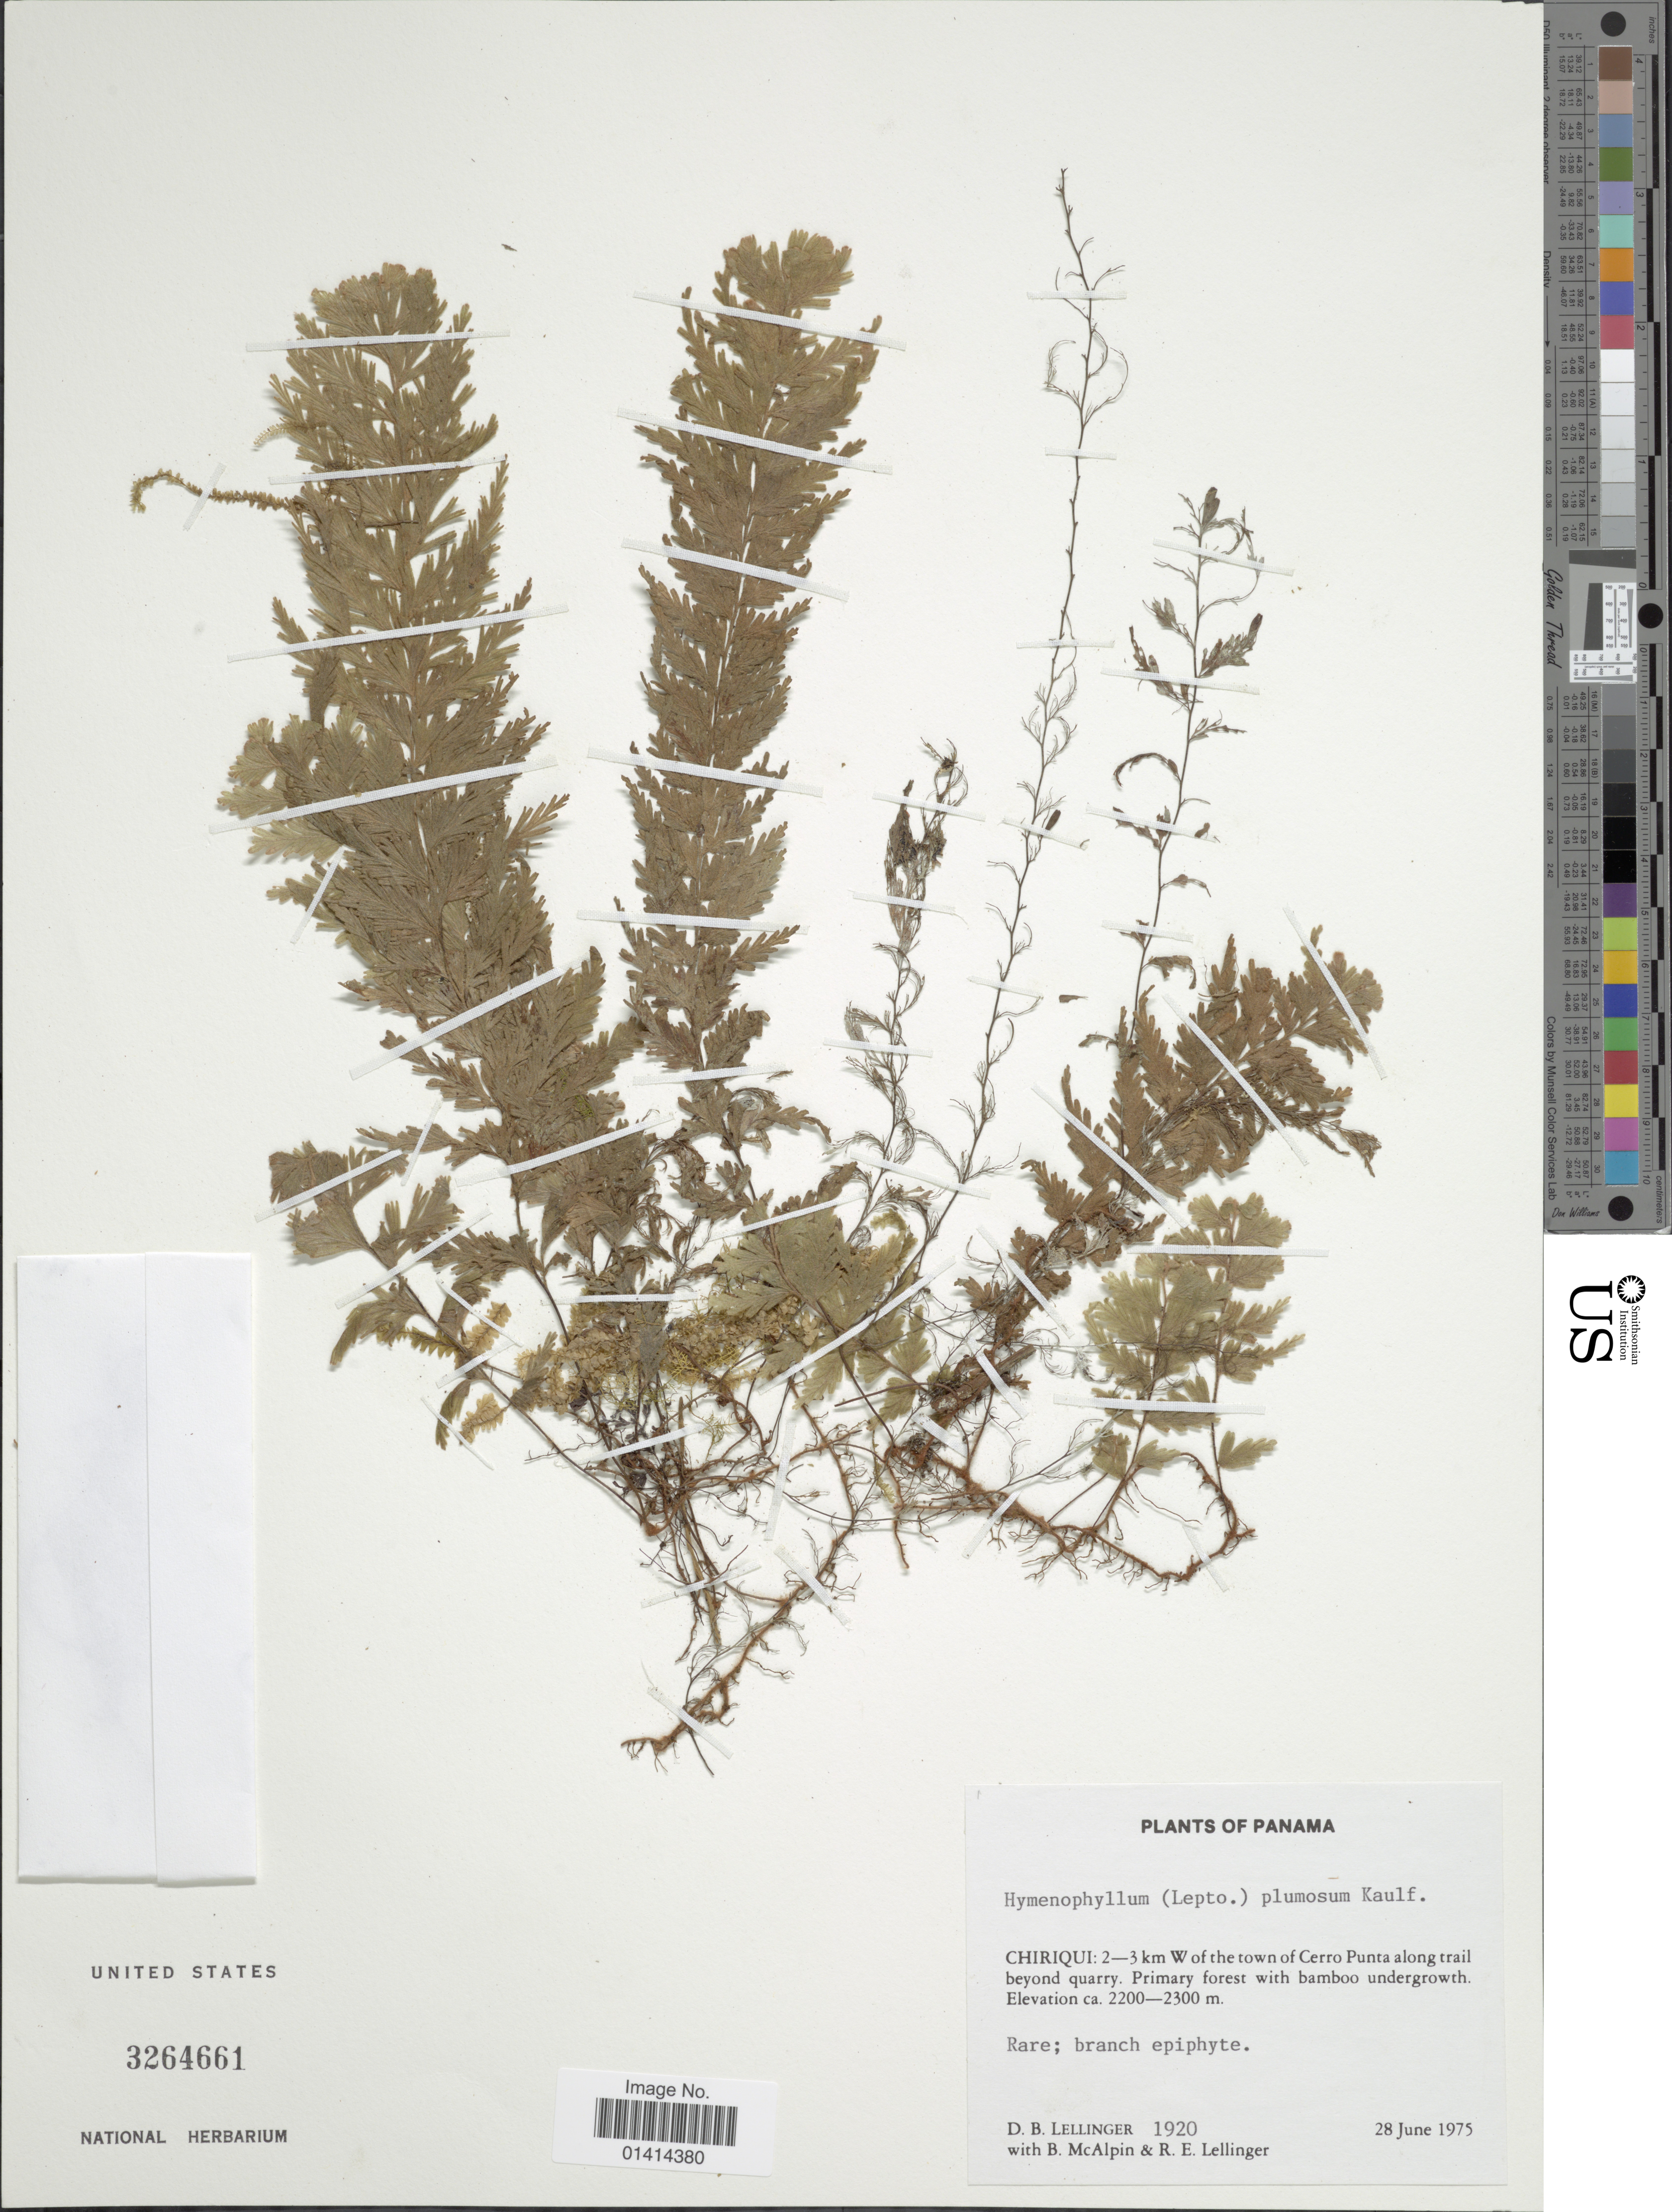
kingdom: Plantae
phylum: Tracheophyta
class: Polypodiopsida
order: Hymenophyllales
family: Hymenophyllaceae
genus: Hymenophyllum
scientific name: Hymenophyllum plumosum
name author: Kaulf.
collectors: D. B. Lellinger, B. Mcalpin & R. E. Lellinger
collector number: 1920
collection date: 1975-06-28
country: Panama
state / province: Chiriqui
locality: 2-3 km W of the town of Cerro Punta along trail beyond quarry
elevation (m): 2200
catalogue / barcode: US 3264661